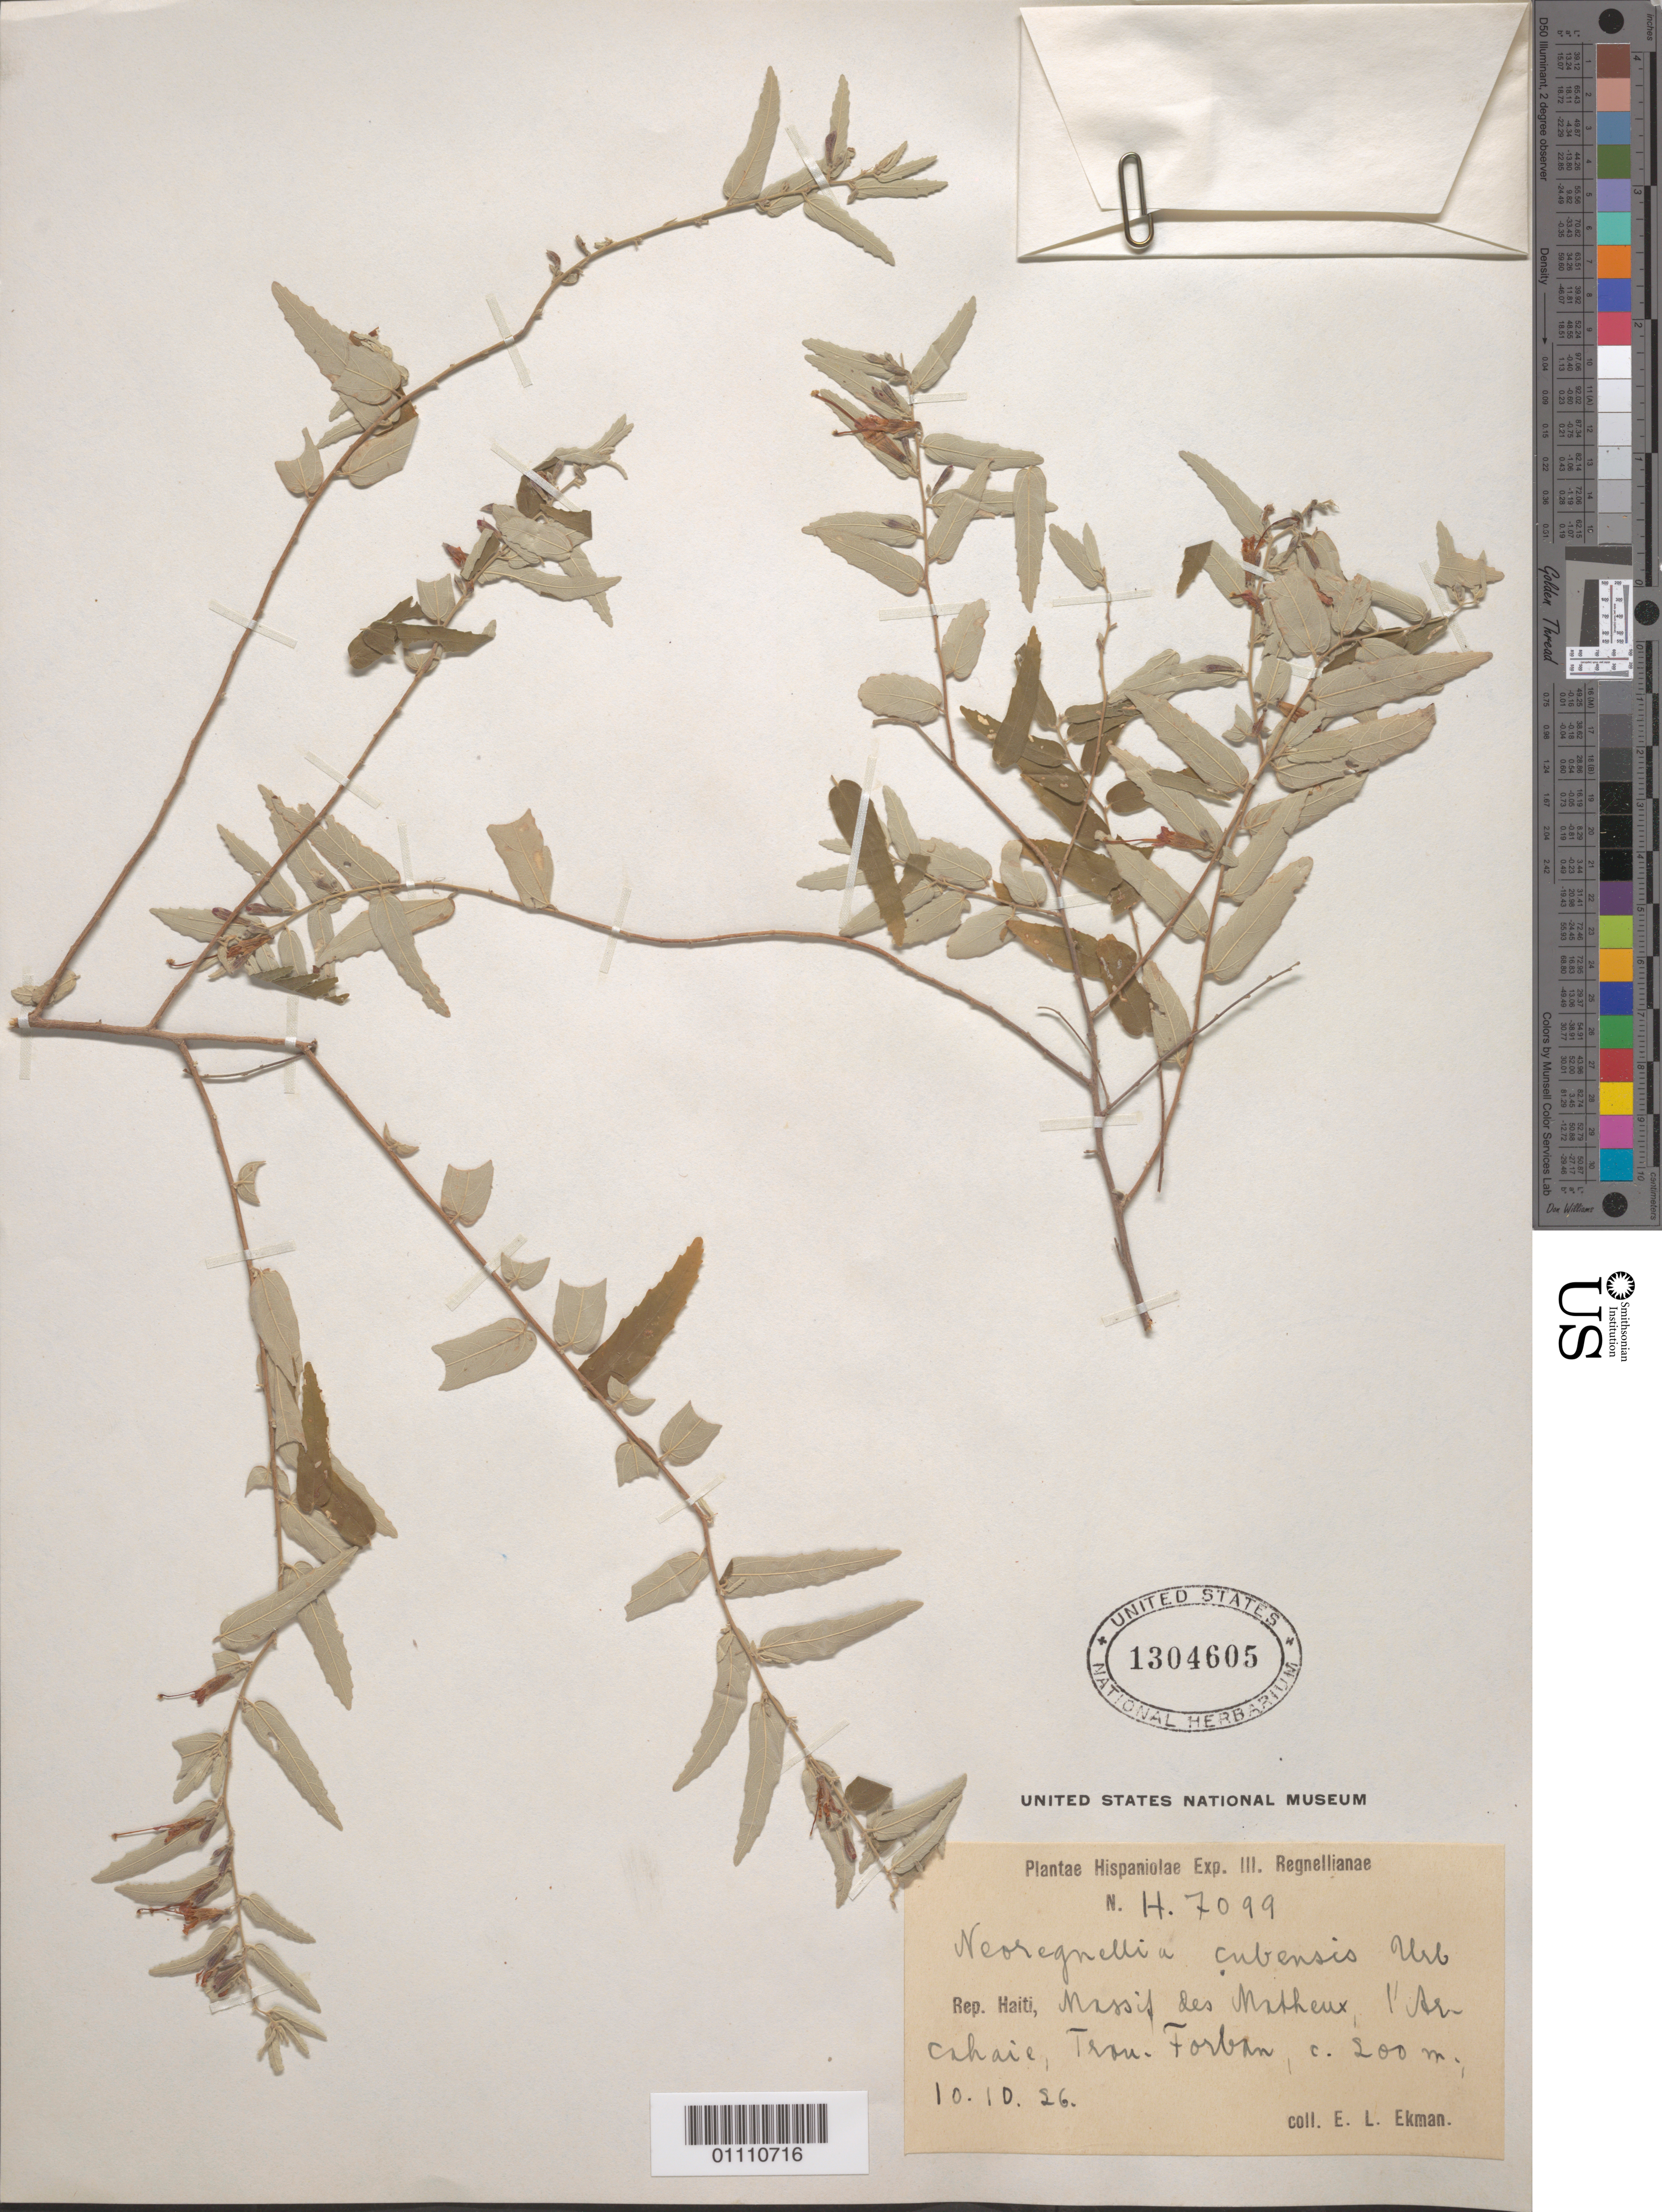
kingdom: Plantae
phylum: Tracheophyta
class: Magnoliopsida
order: Malvales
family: Malvaceae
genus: Neoregnellia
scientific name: Neoregnellia cubensis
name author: Urb.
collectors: E. L. Ekman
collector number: H 7099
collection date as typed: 10 Oct 1926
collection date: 1926-10-10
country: Haiti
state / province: Óuest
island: Hispaniola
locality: Massif des Matheux, l'Arcahaie, Trou-Forban, Rep. Haiti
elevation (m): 200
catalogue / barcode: US 1304605